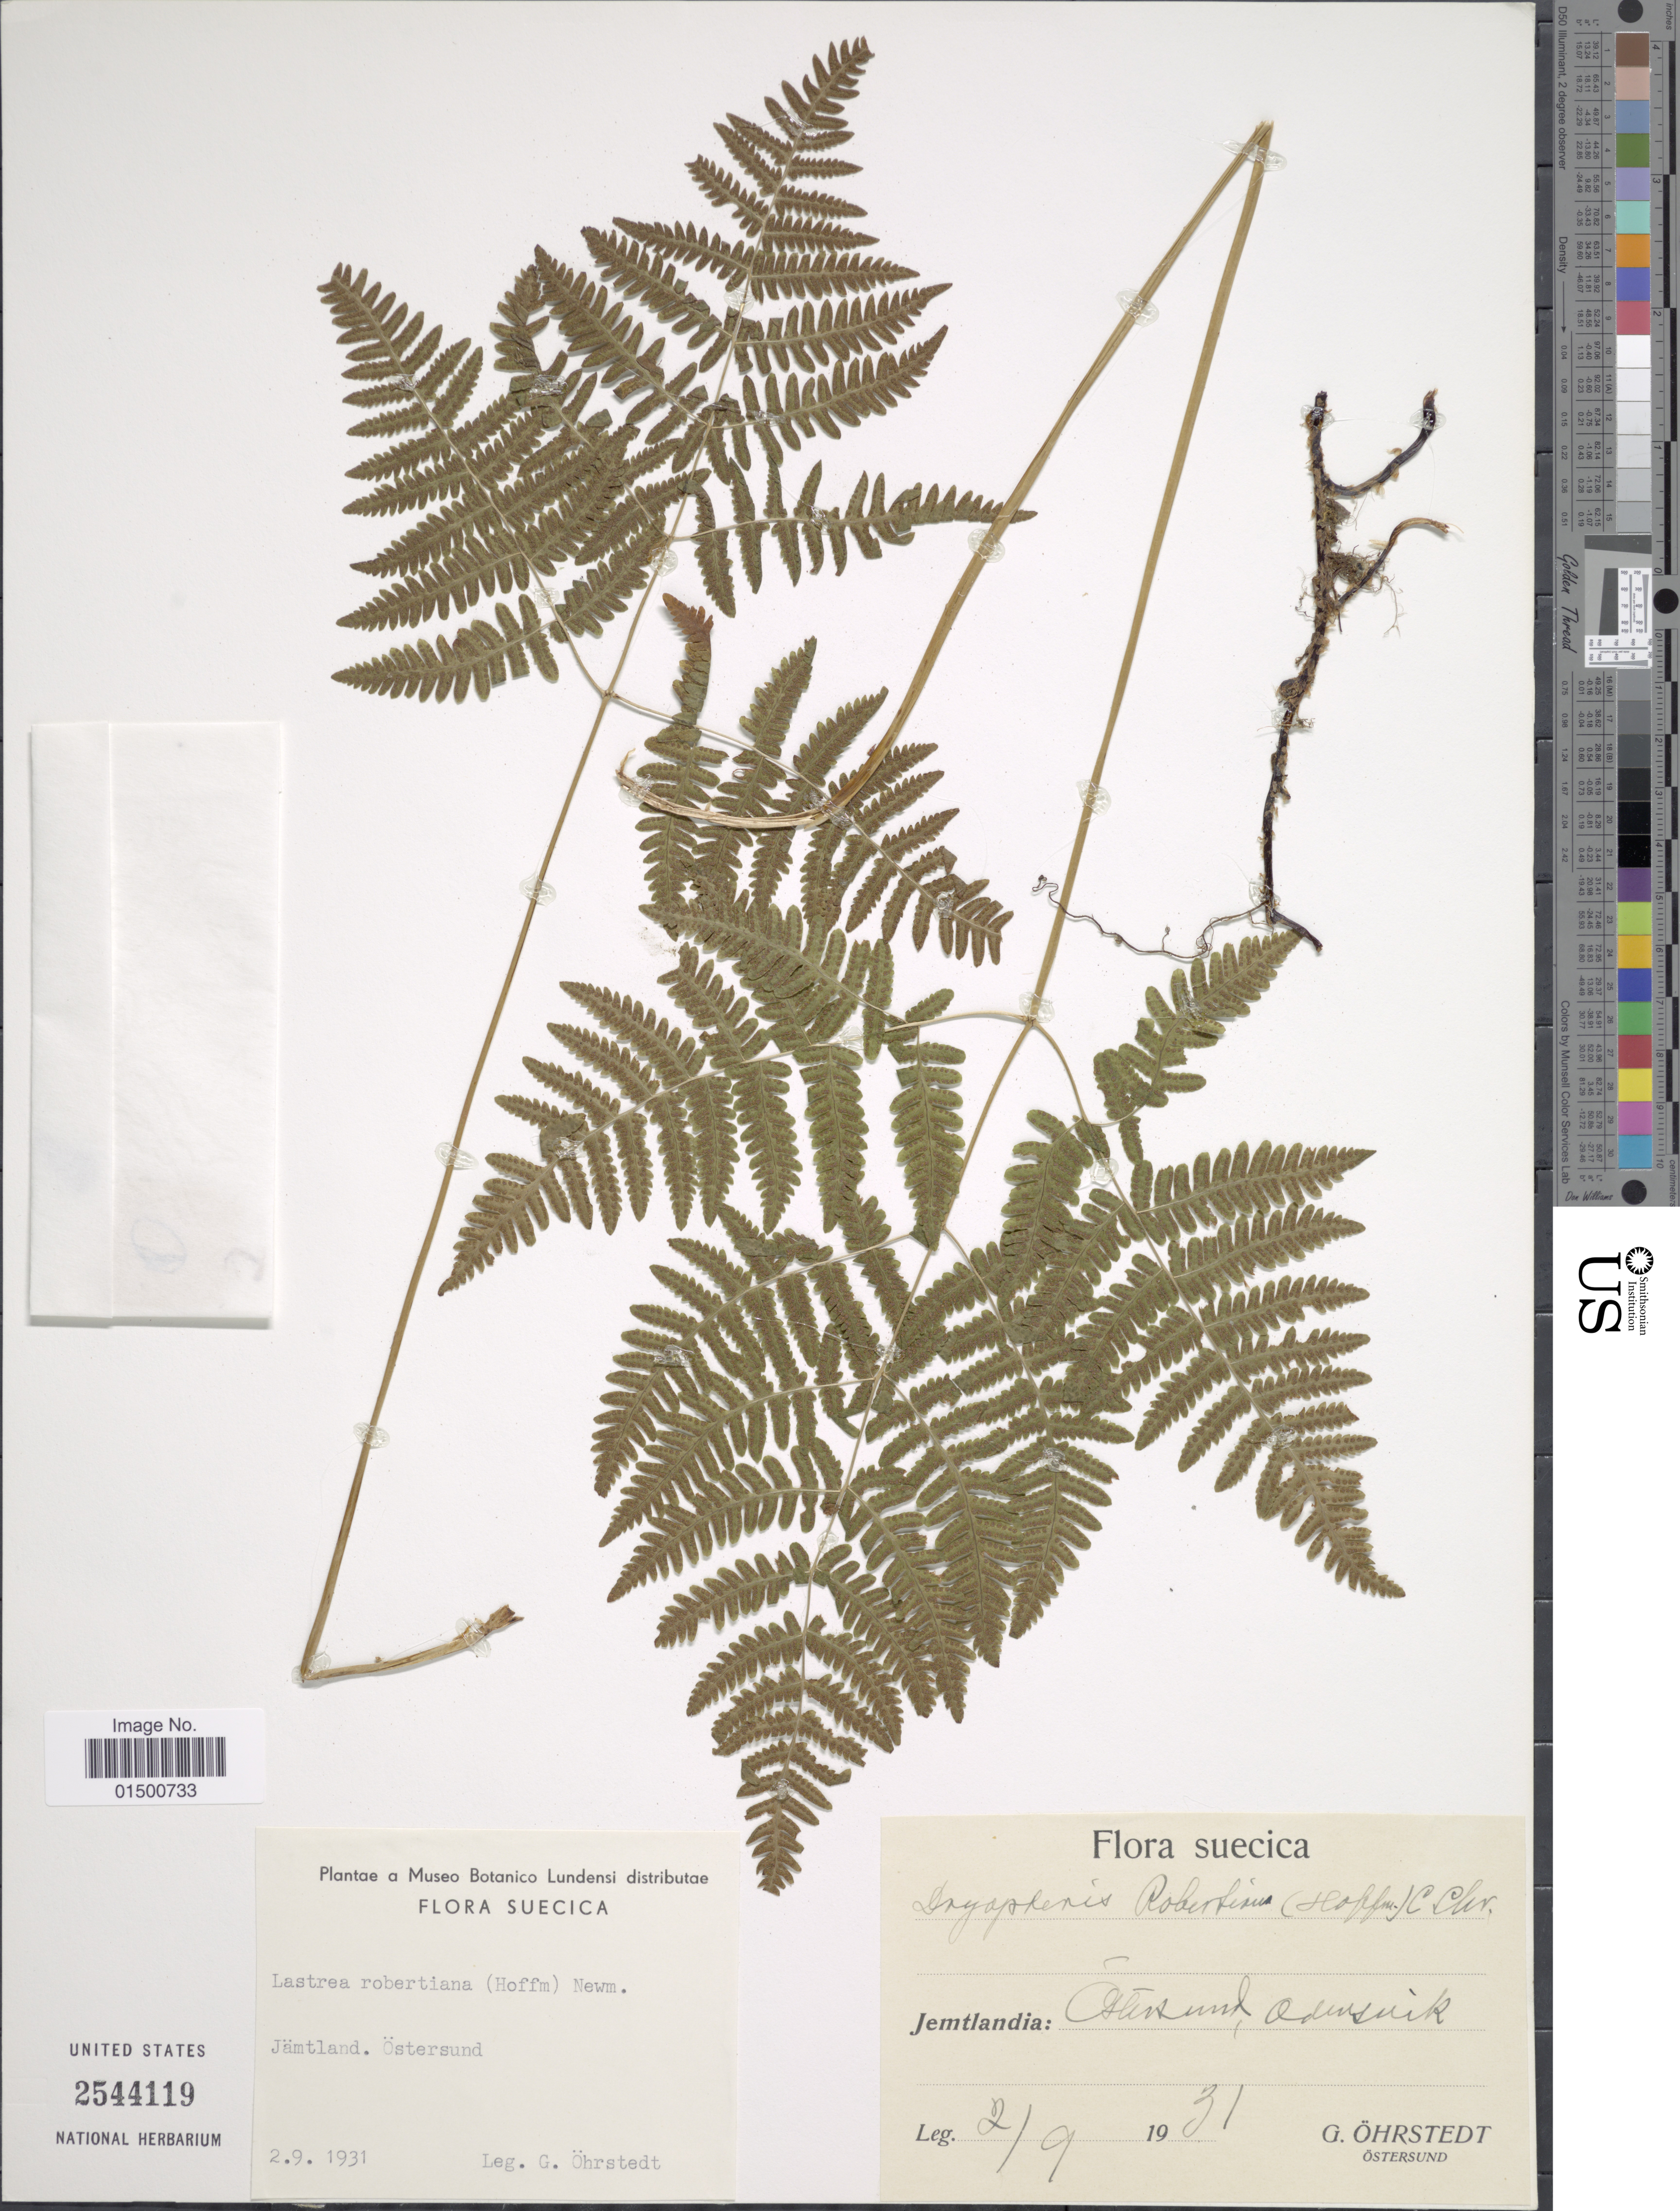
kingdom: Plantae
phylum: Tracheophyta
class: Polypodiopsida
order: Polypodiales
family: Cystopteridaceae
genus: Gymnocarpium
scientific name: Gymnocarpium robertianum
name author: (Hoffm.) Newman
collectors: G. Öhrstedt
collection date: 1931-02-09 or 1931-09-02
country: Sweden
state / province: Jämtland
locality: Östersund, Odensvik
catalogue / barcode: US 2544119